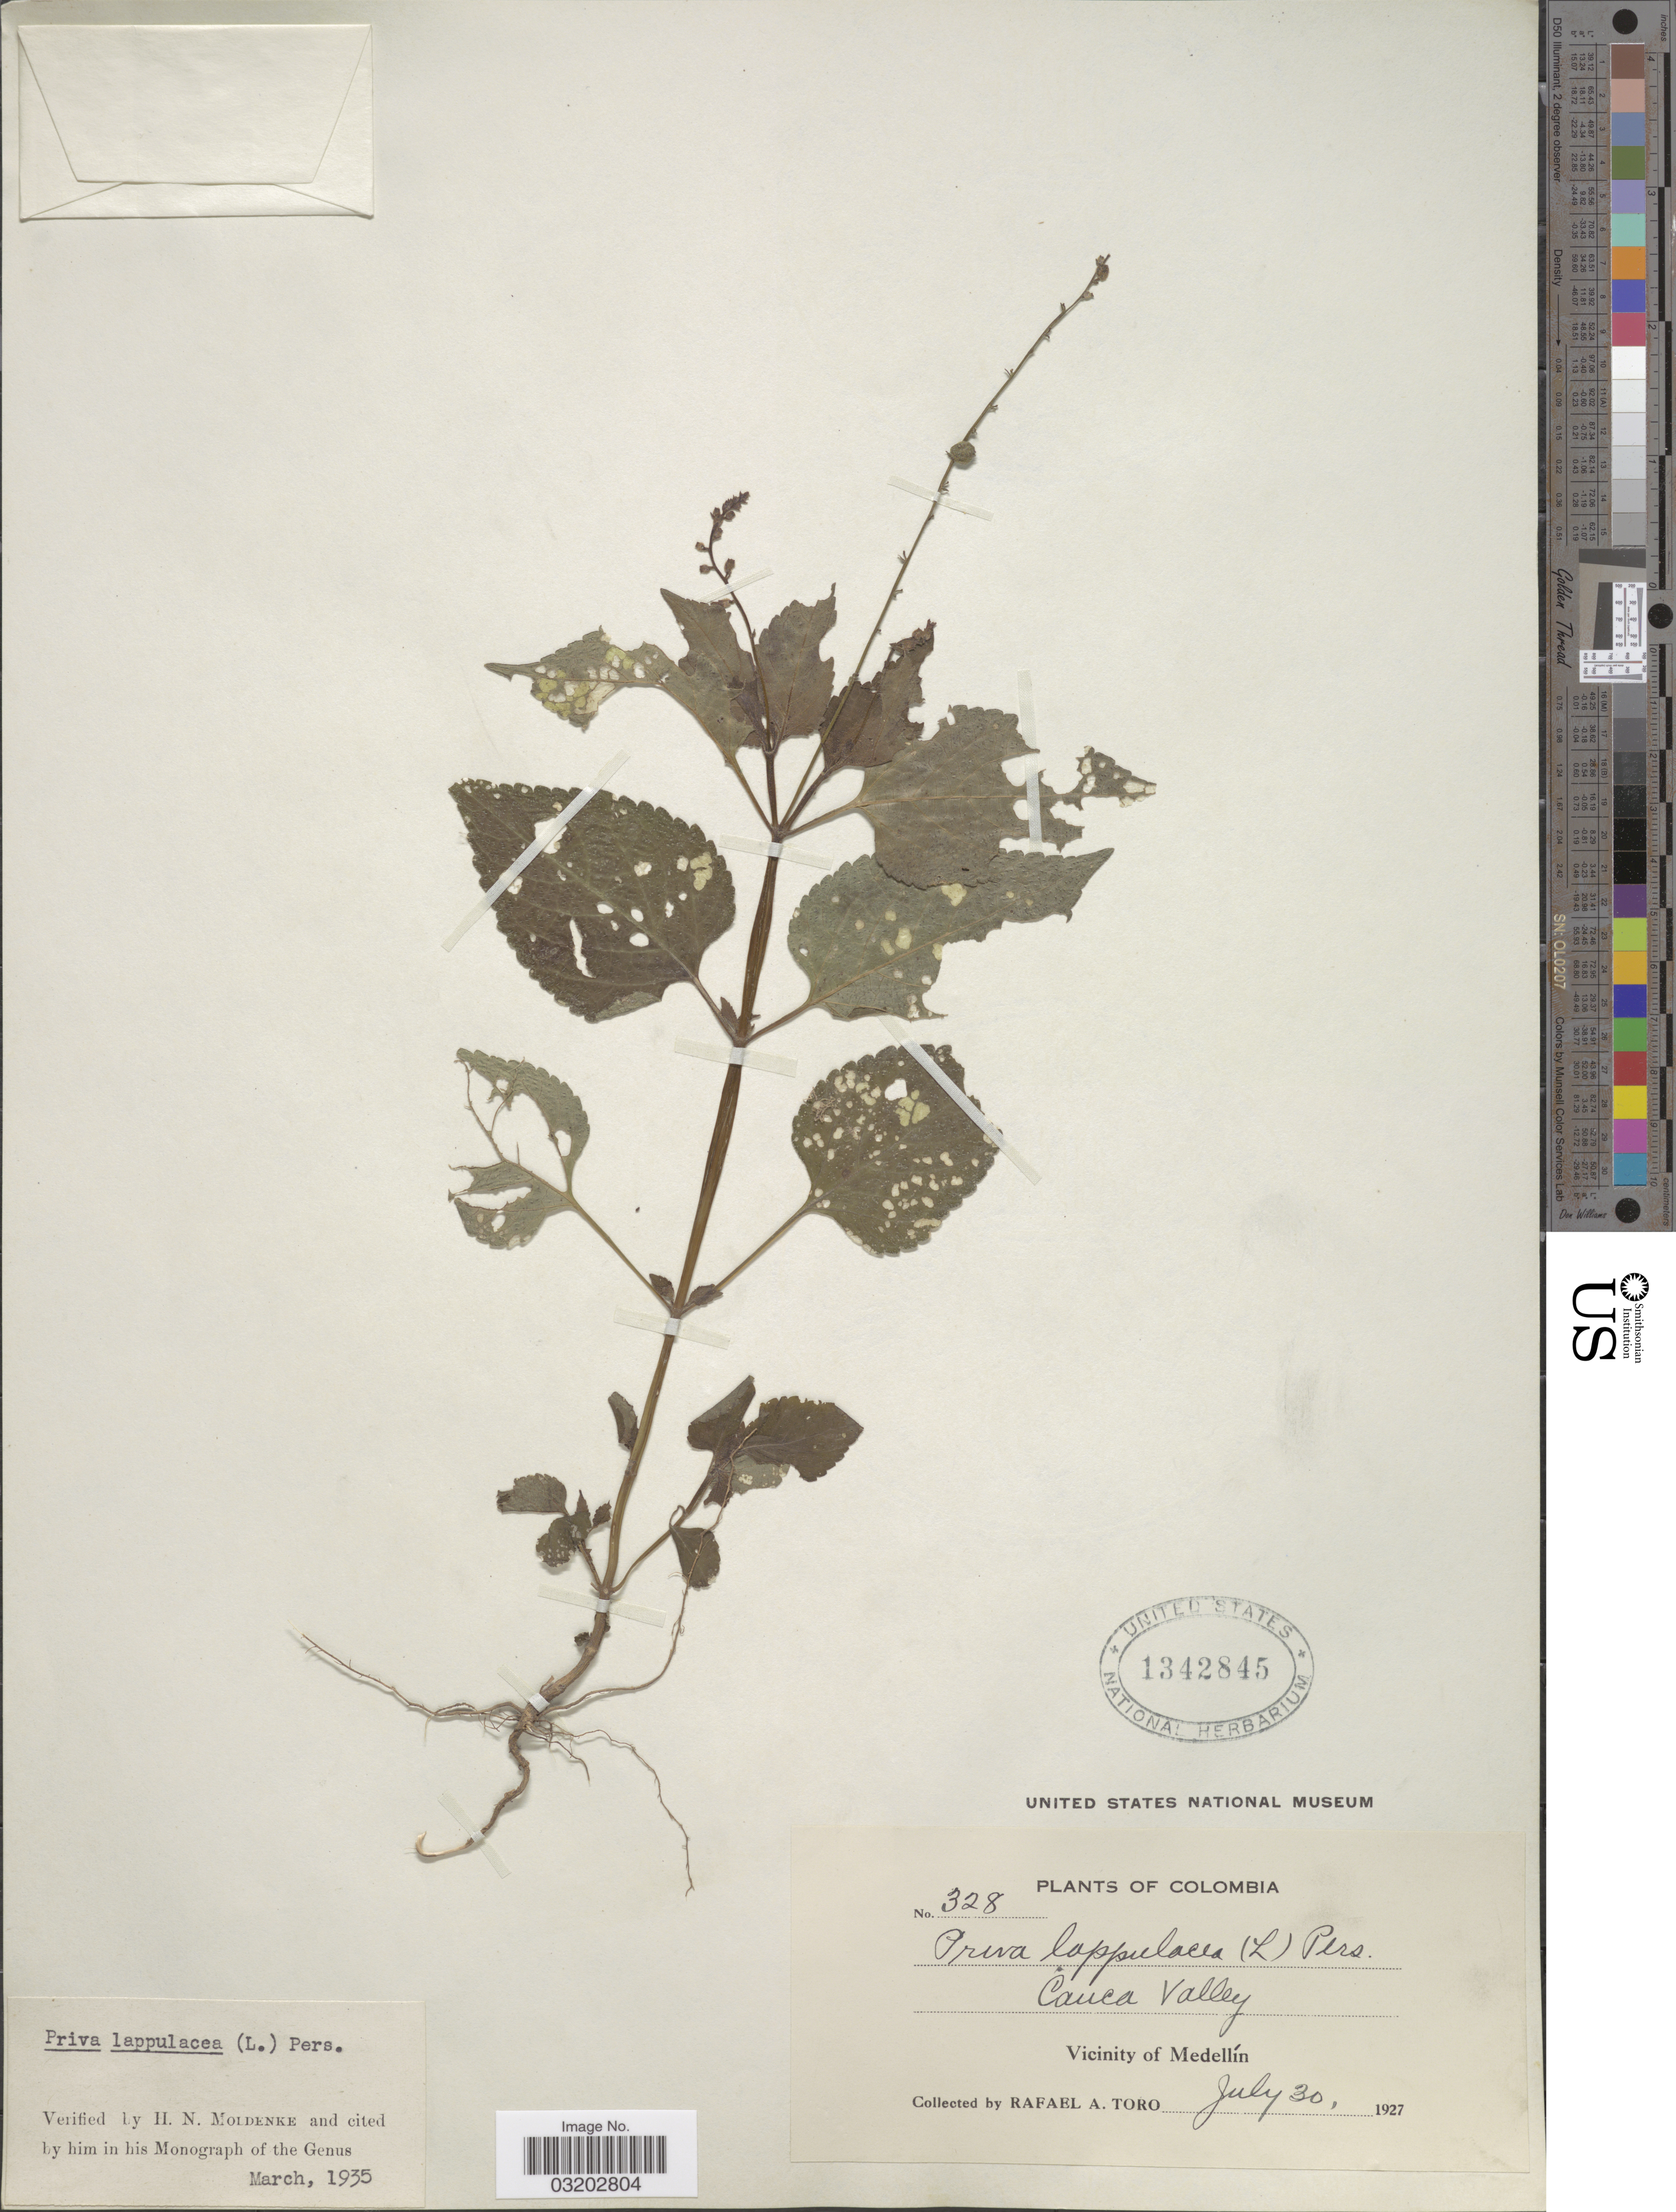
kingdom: Plantae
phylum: Tracheophyta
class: Magnoliopsida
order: Lamiales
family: Verbenaceae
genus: Priva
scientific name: Priva lappulacea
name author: (L.) Pers.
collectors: R. A. Toro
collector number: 328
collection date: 1927-07-30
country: Colombia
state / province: Cauca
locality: Cauca Valley. Vicinity of Medellín.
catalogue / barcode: US 1342845